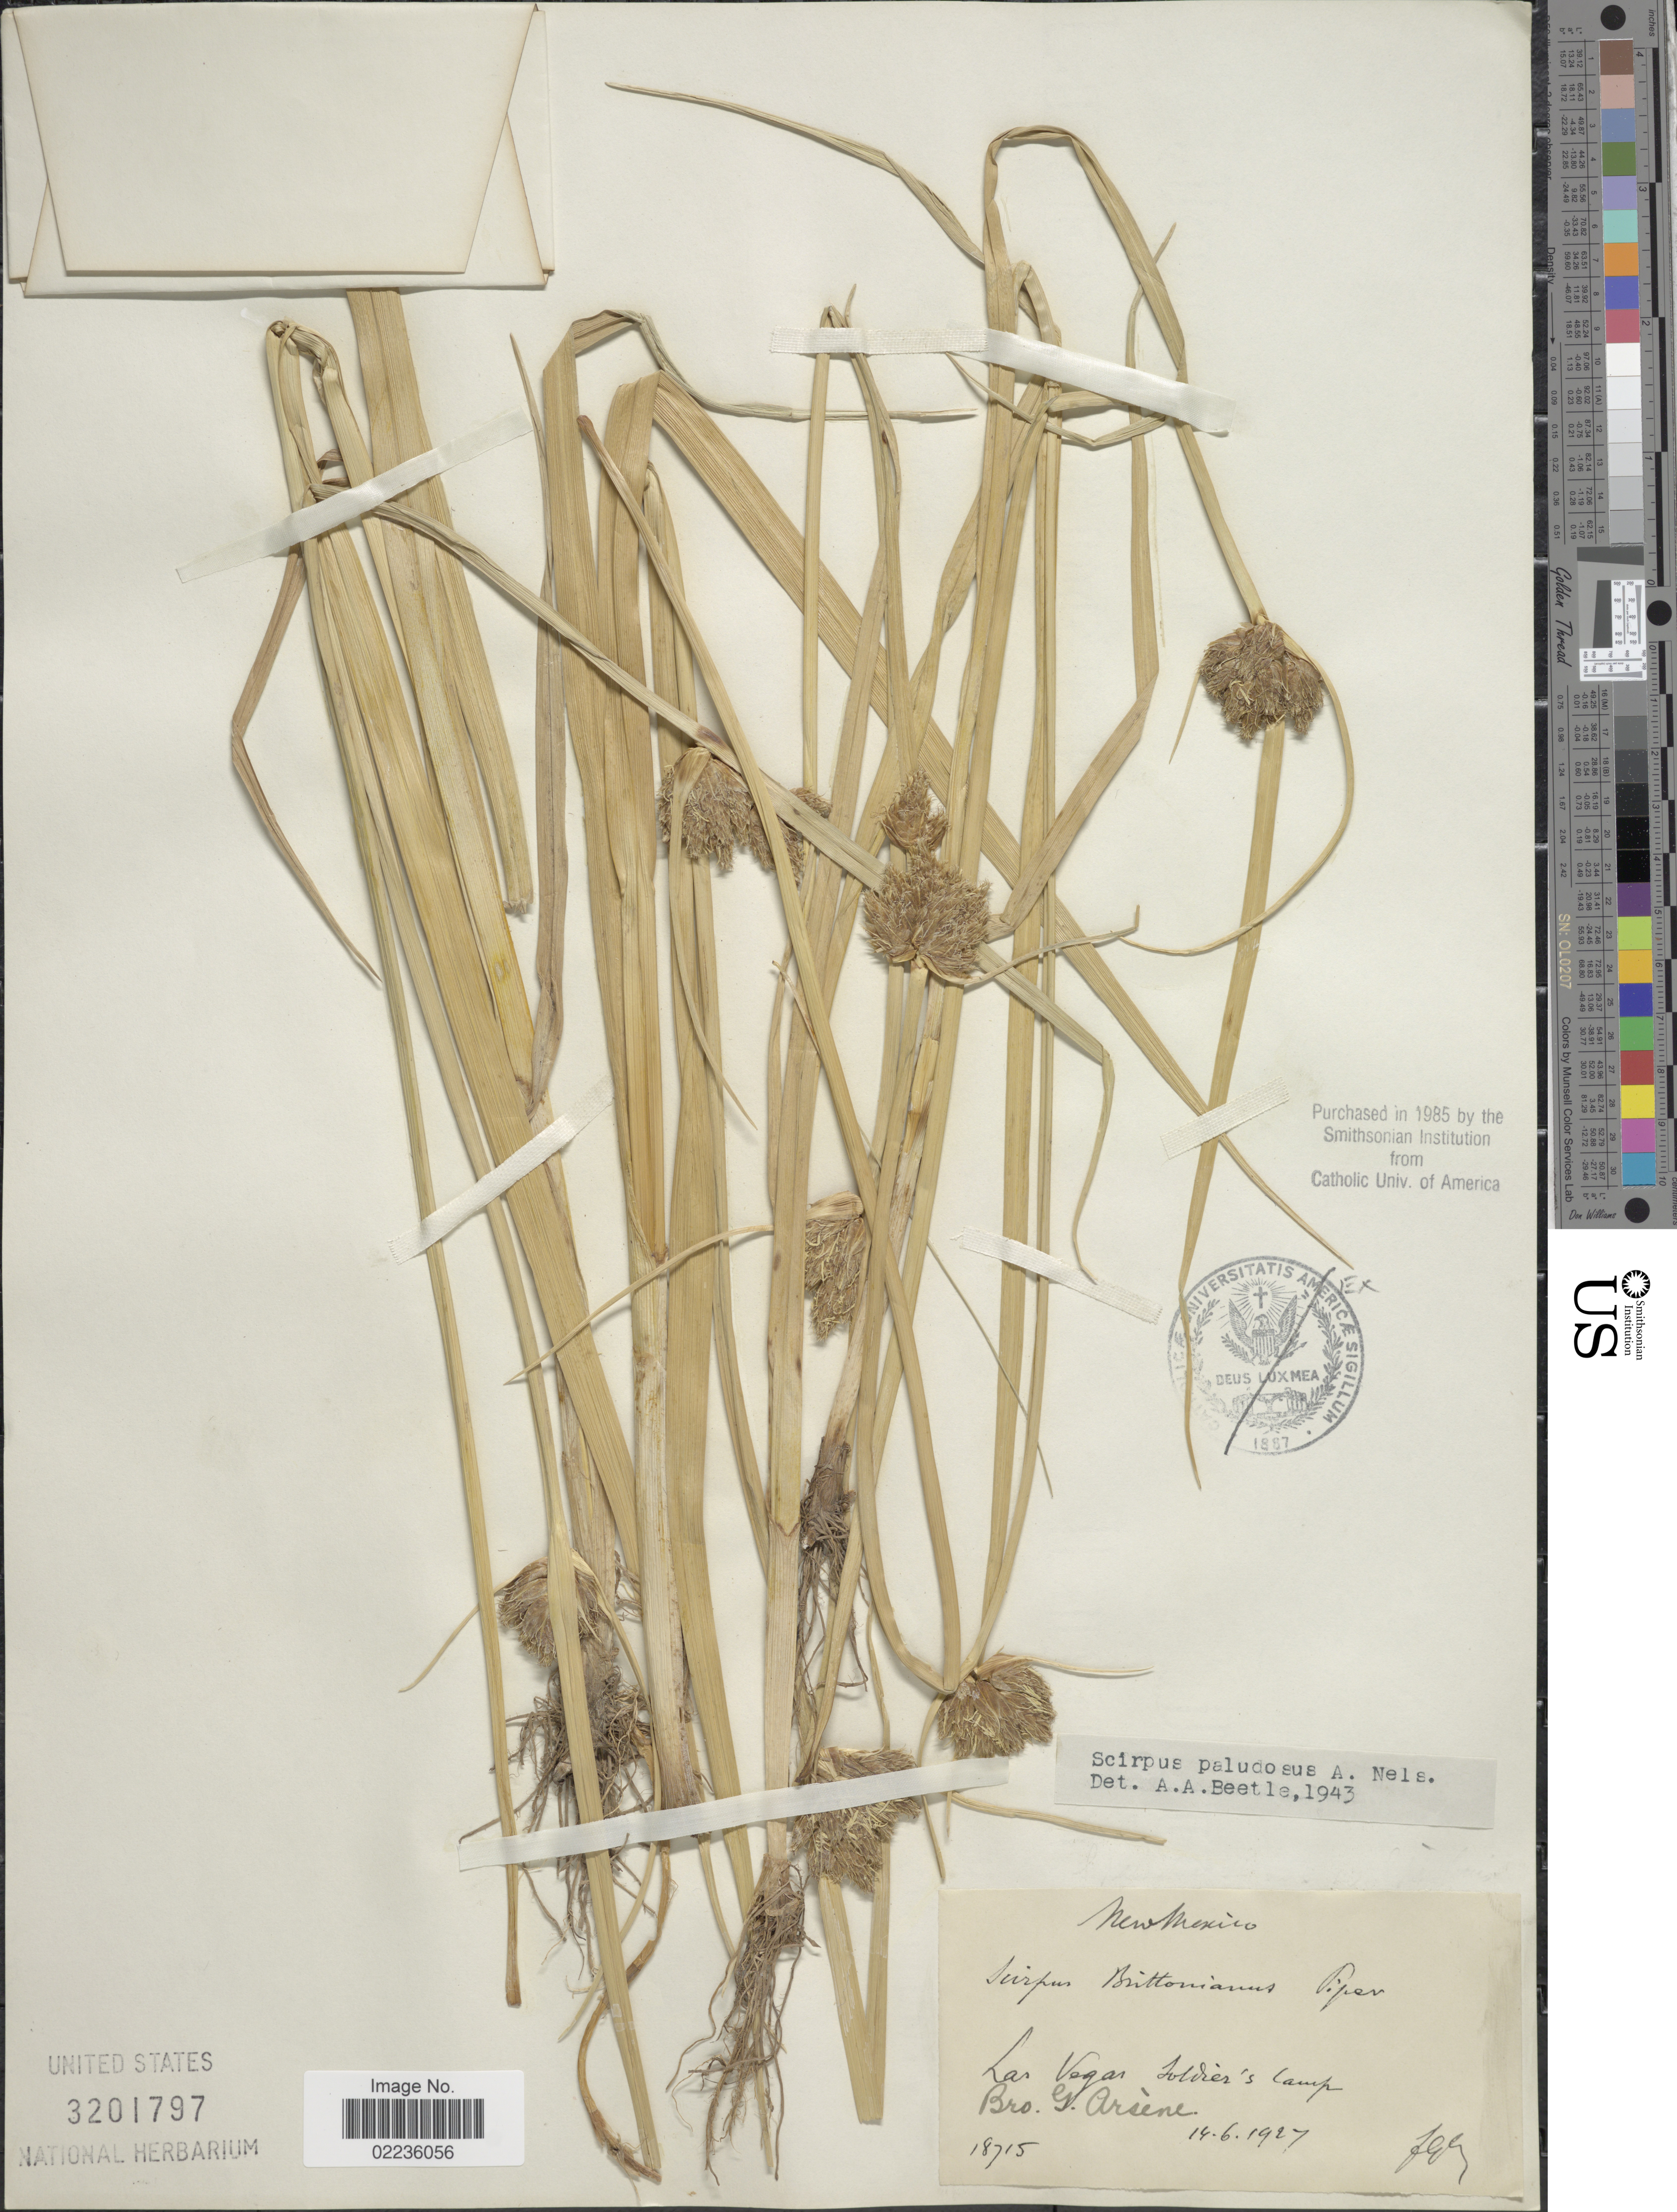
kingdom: Plantae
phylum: Tracheophyta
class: Liliopsida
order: Poales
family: Cyperaceae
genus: Bolboschoenus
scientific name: Bolboschoenus maritimus subsp. paludosus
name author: (A. Nelson) T. Koyama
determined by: Strong, M. T., (US), Smithsonian Institution - National Museum of Natural History (UNITED STATES)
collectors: Bro. G. Arsène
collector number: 18715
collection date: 1927-06-14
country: United States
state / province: New Mexico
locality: Las Vegas Soldier's Camp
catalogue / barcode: US 3201797